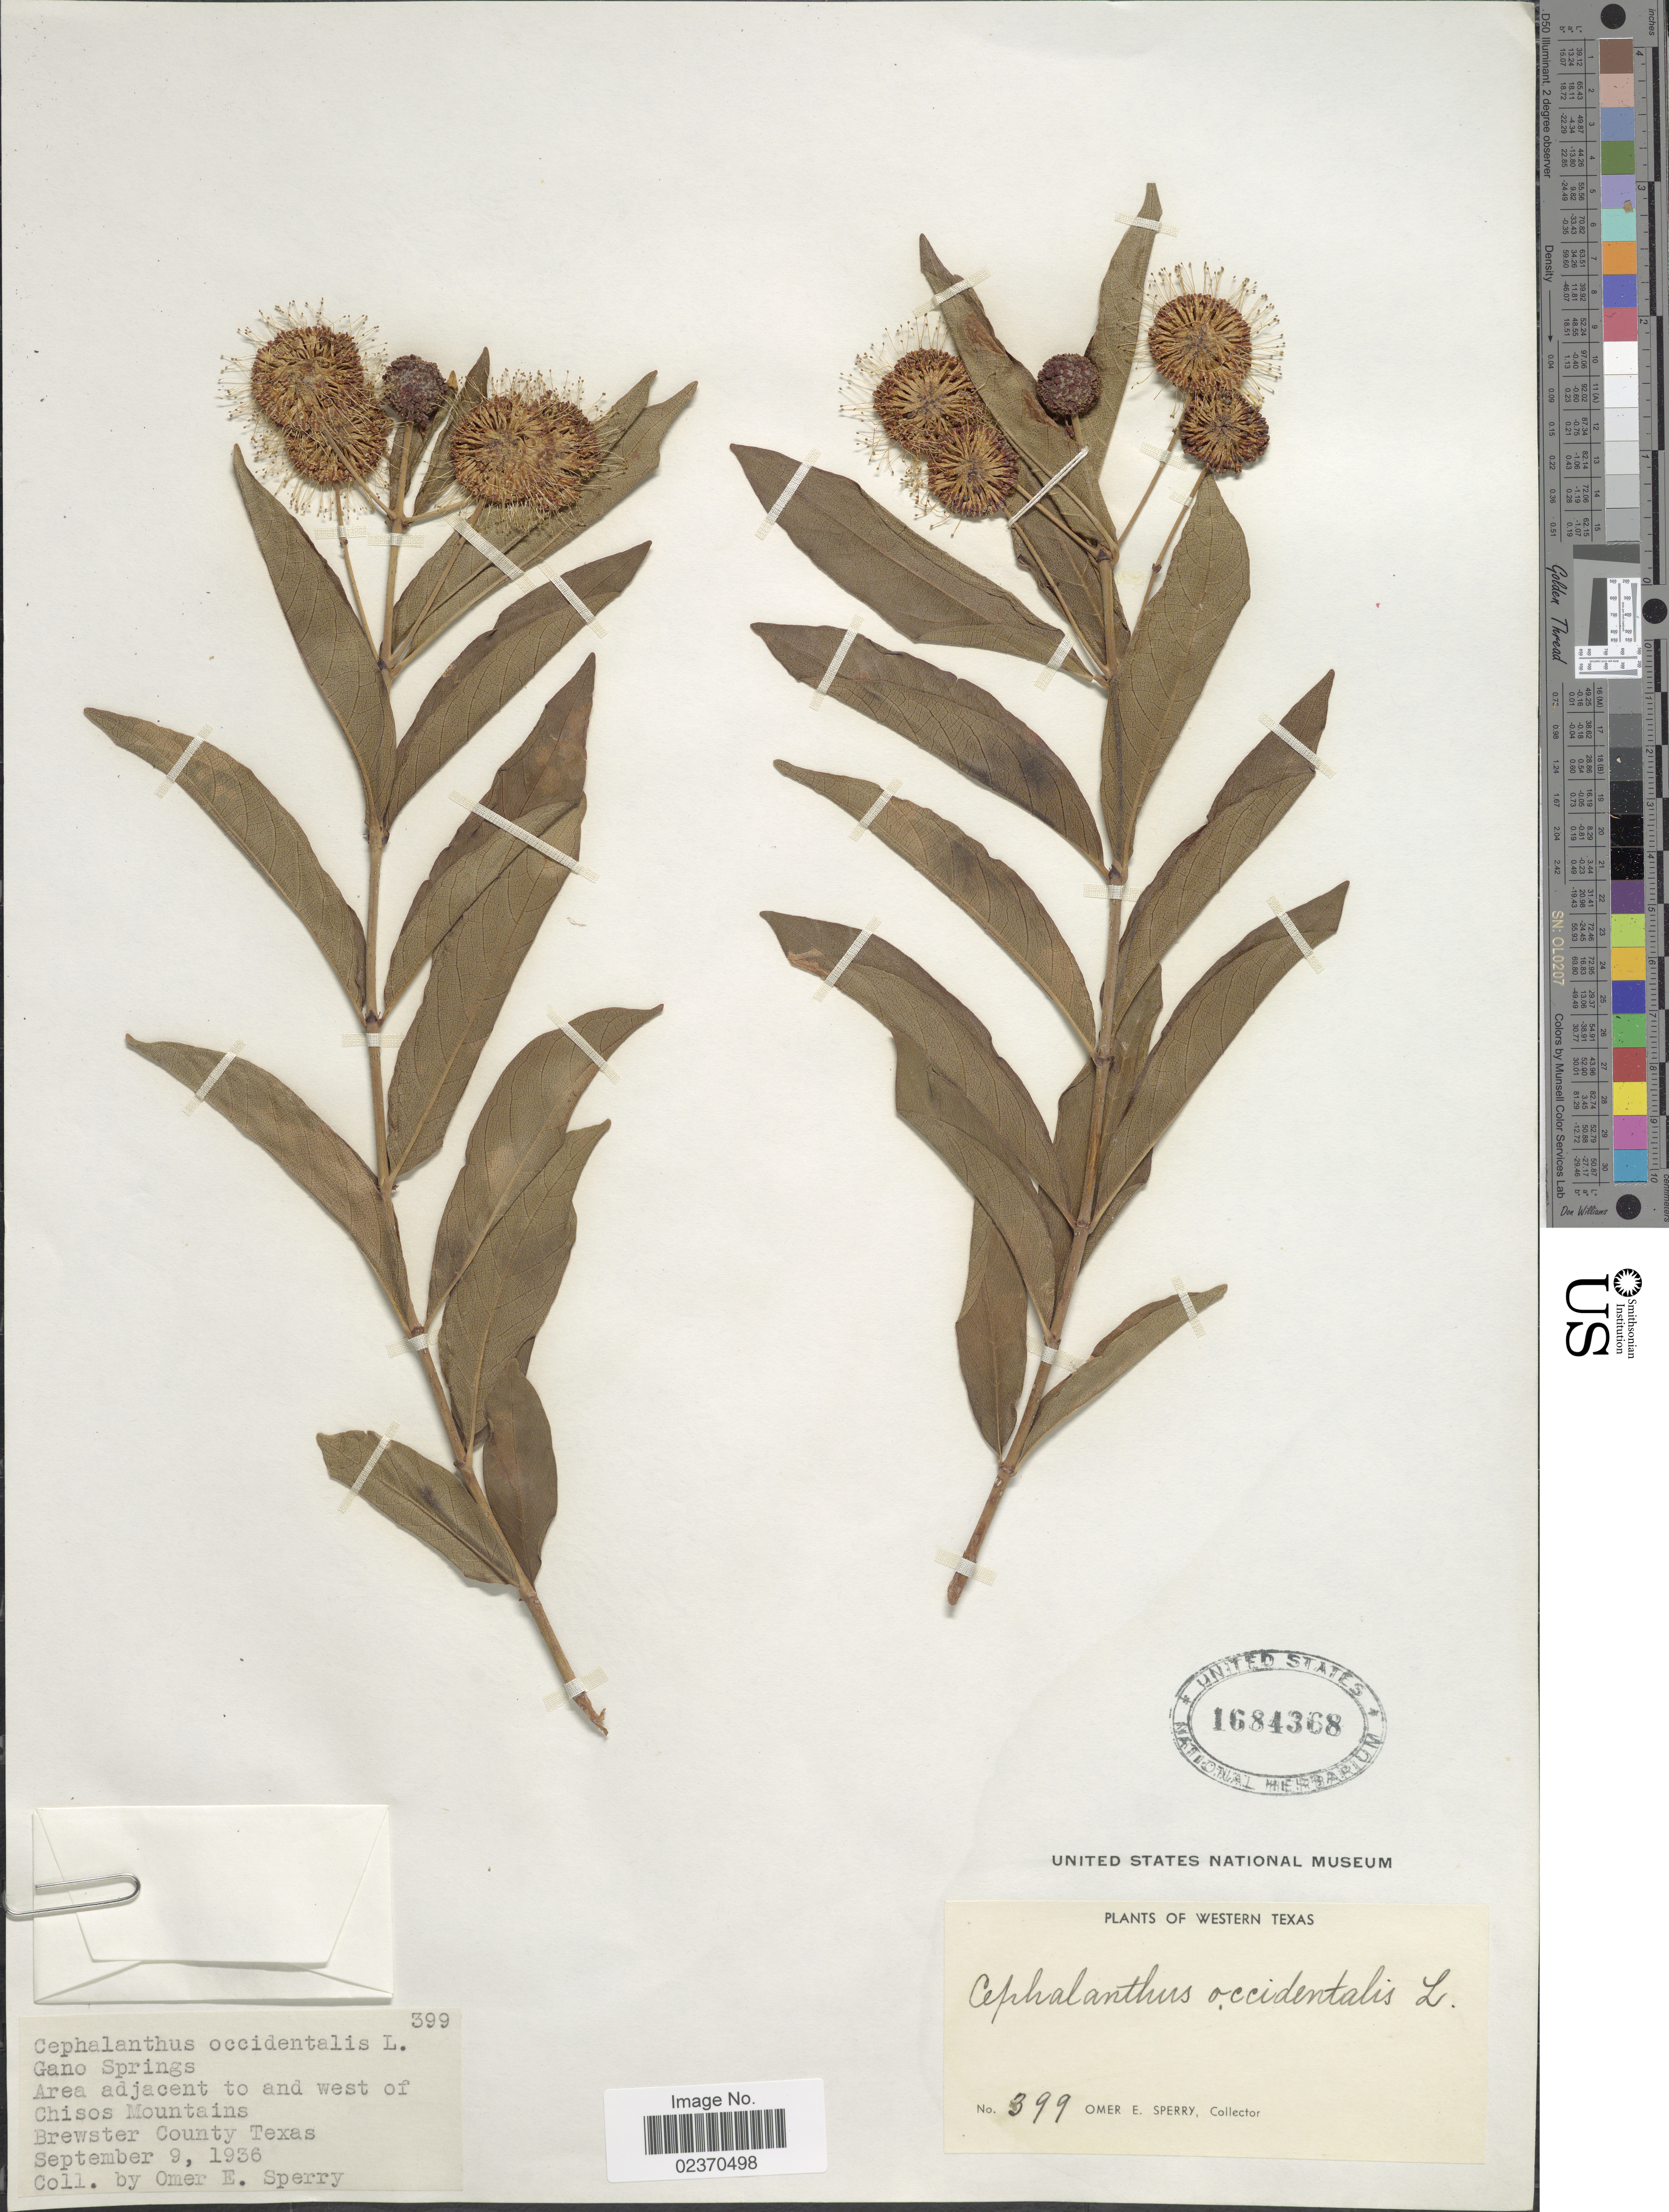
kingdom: Plantae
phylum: Tracheophyta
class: Magnoliopsida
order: Gentianales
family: Rubiaceae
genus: Cephalanthus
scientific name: Cephalanthus occidentalis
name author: L.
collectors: O. E. Sperry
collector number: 399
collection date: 1936-09-09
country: United States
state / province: Texas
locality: Western Texas. Gano Springs. Area adjacent to and west of Chisos Mountains, Brewster County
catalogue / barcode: US 1684368